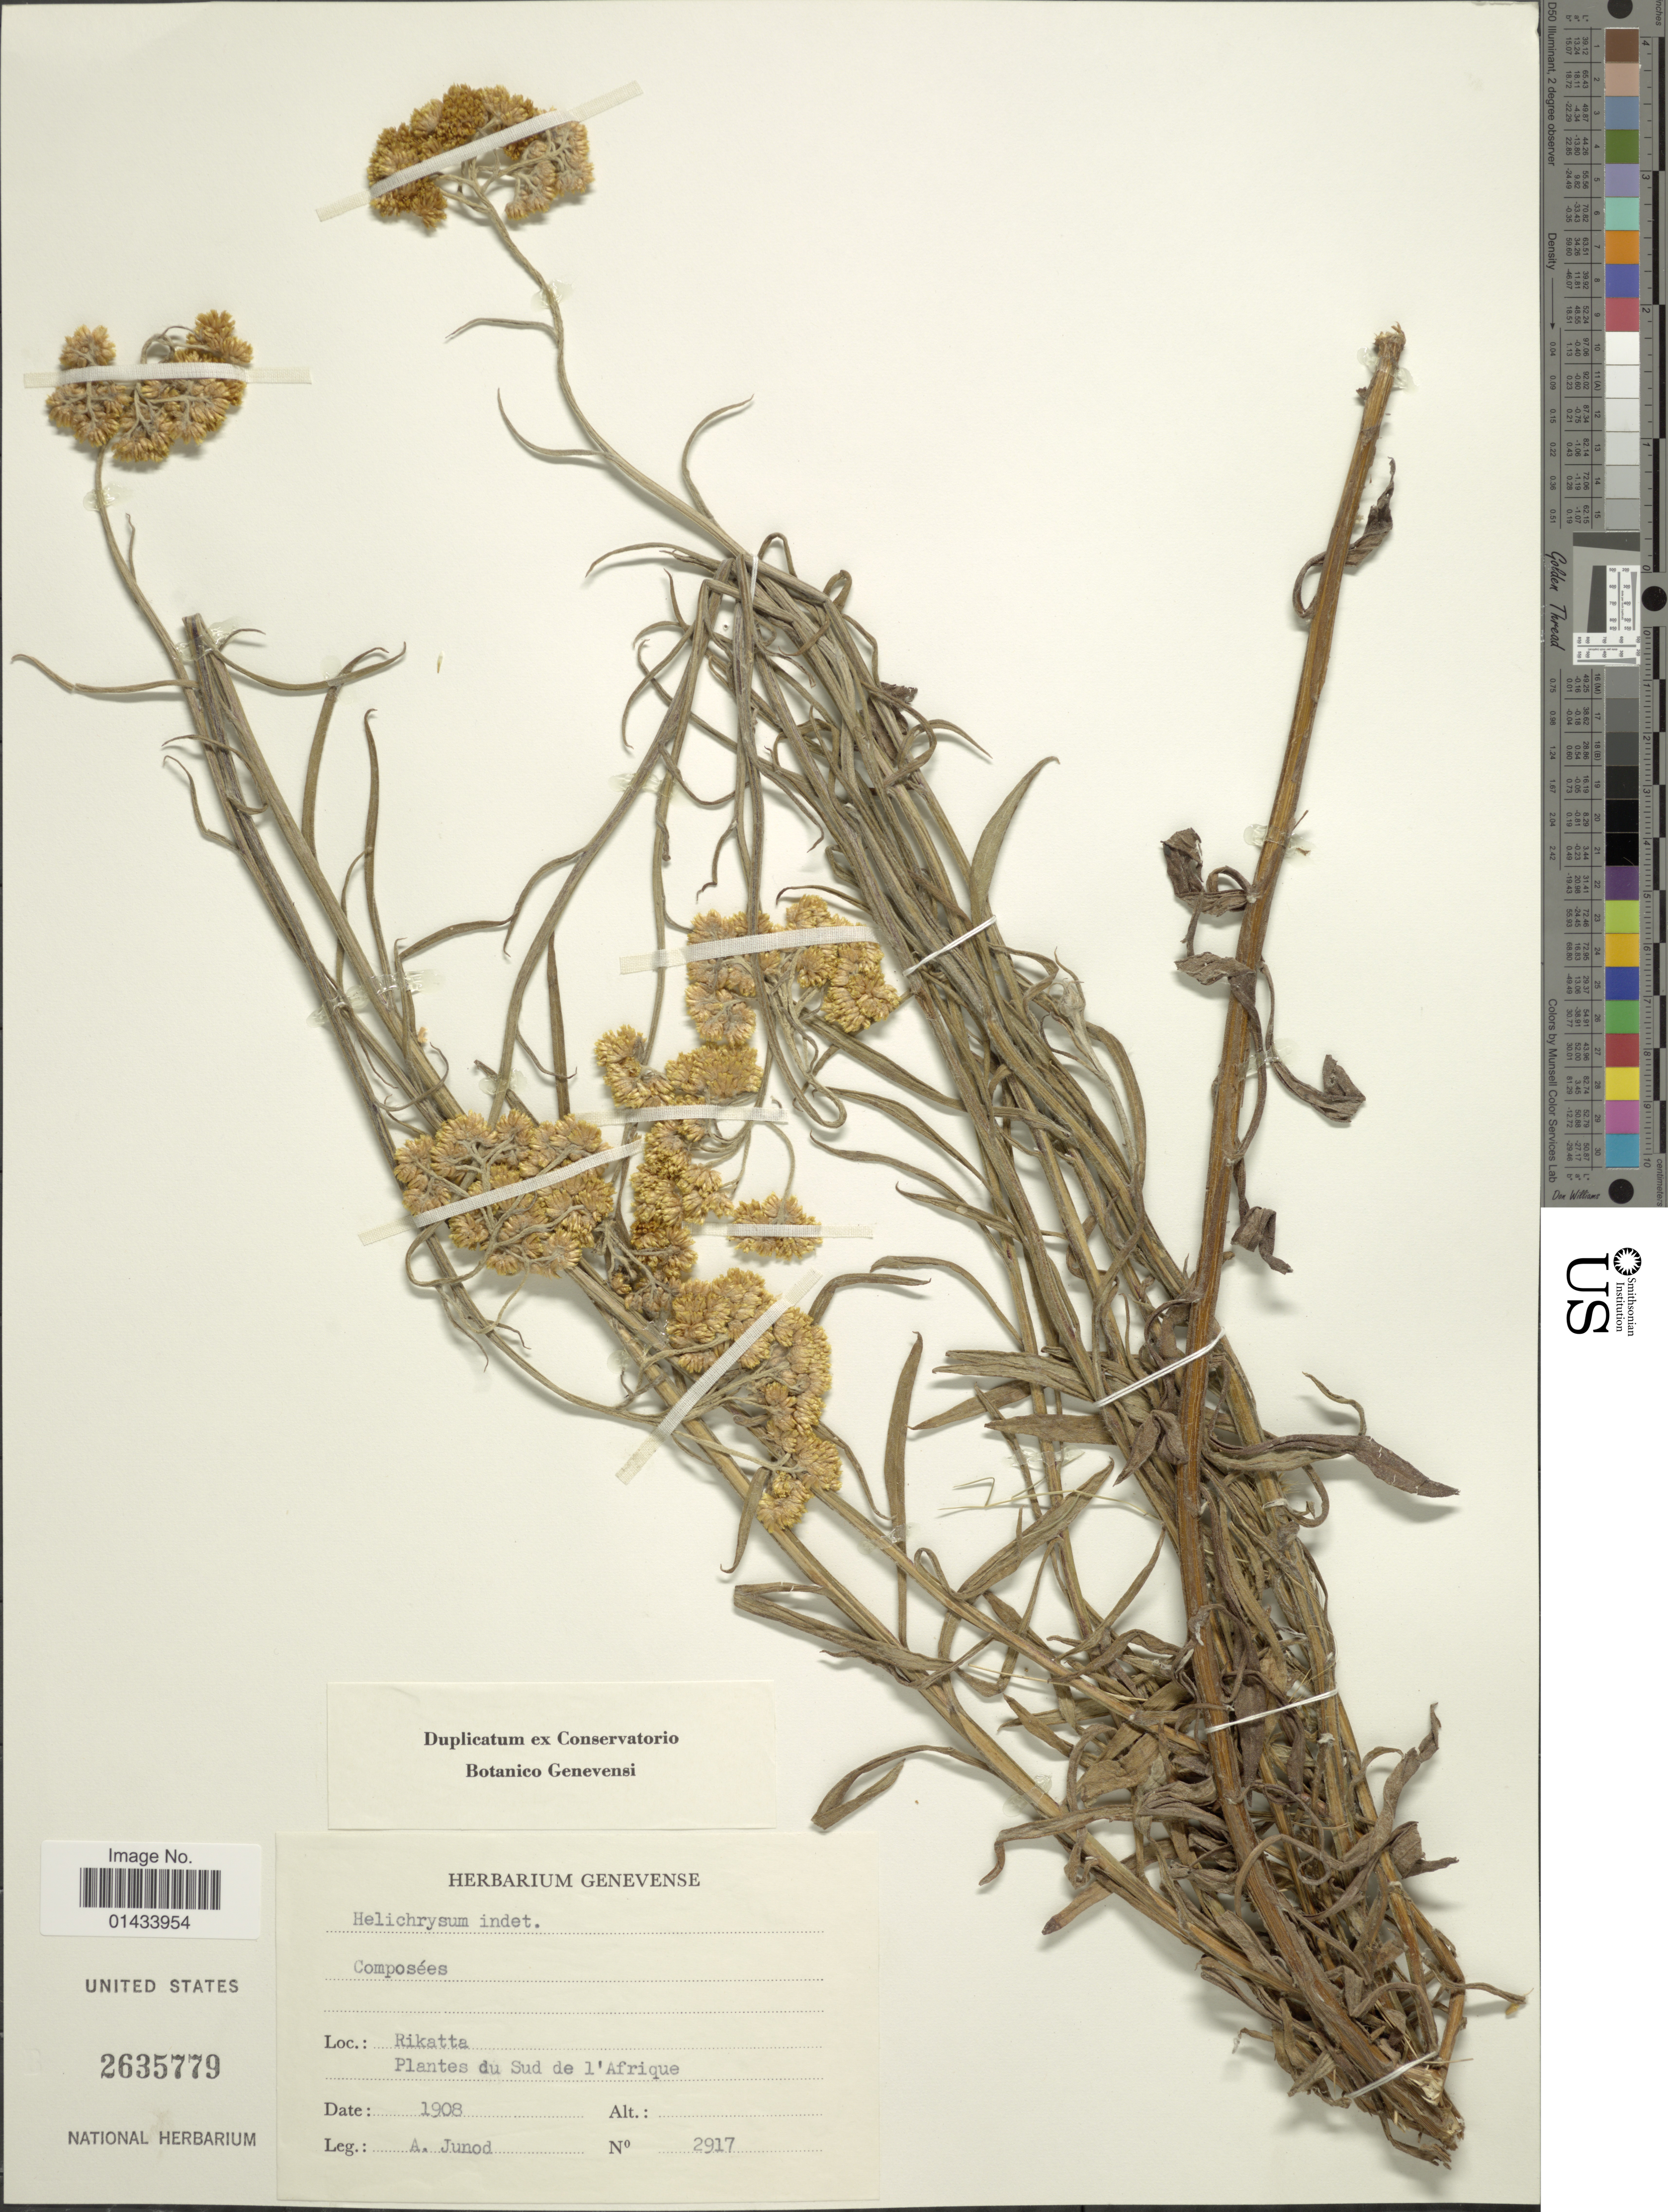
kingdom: Plantae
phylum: Tracheophyta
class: Magnoliopsida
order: Asterales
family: Asteraceae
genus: Helichrysum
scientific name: Helichrysum sp.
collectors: A. Junid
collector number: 2917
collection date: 1908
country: South Africa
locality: Rikatta, du Sud de l'Afrique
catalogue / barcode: US 2635779